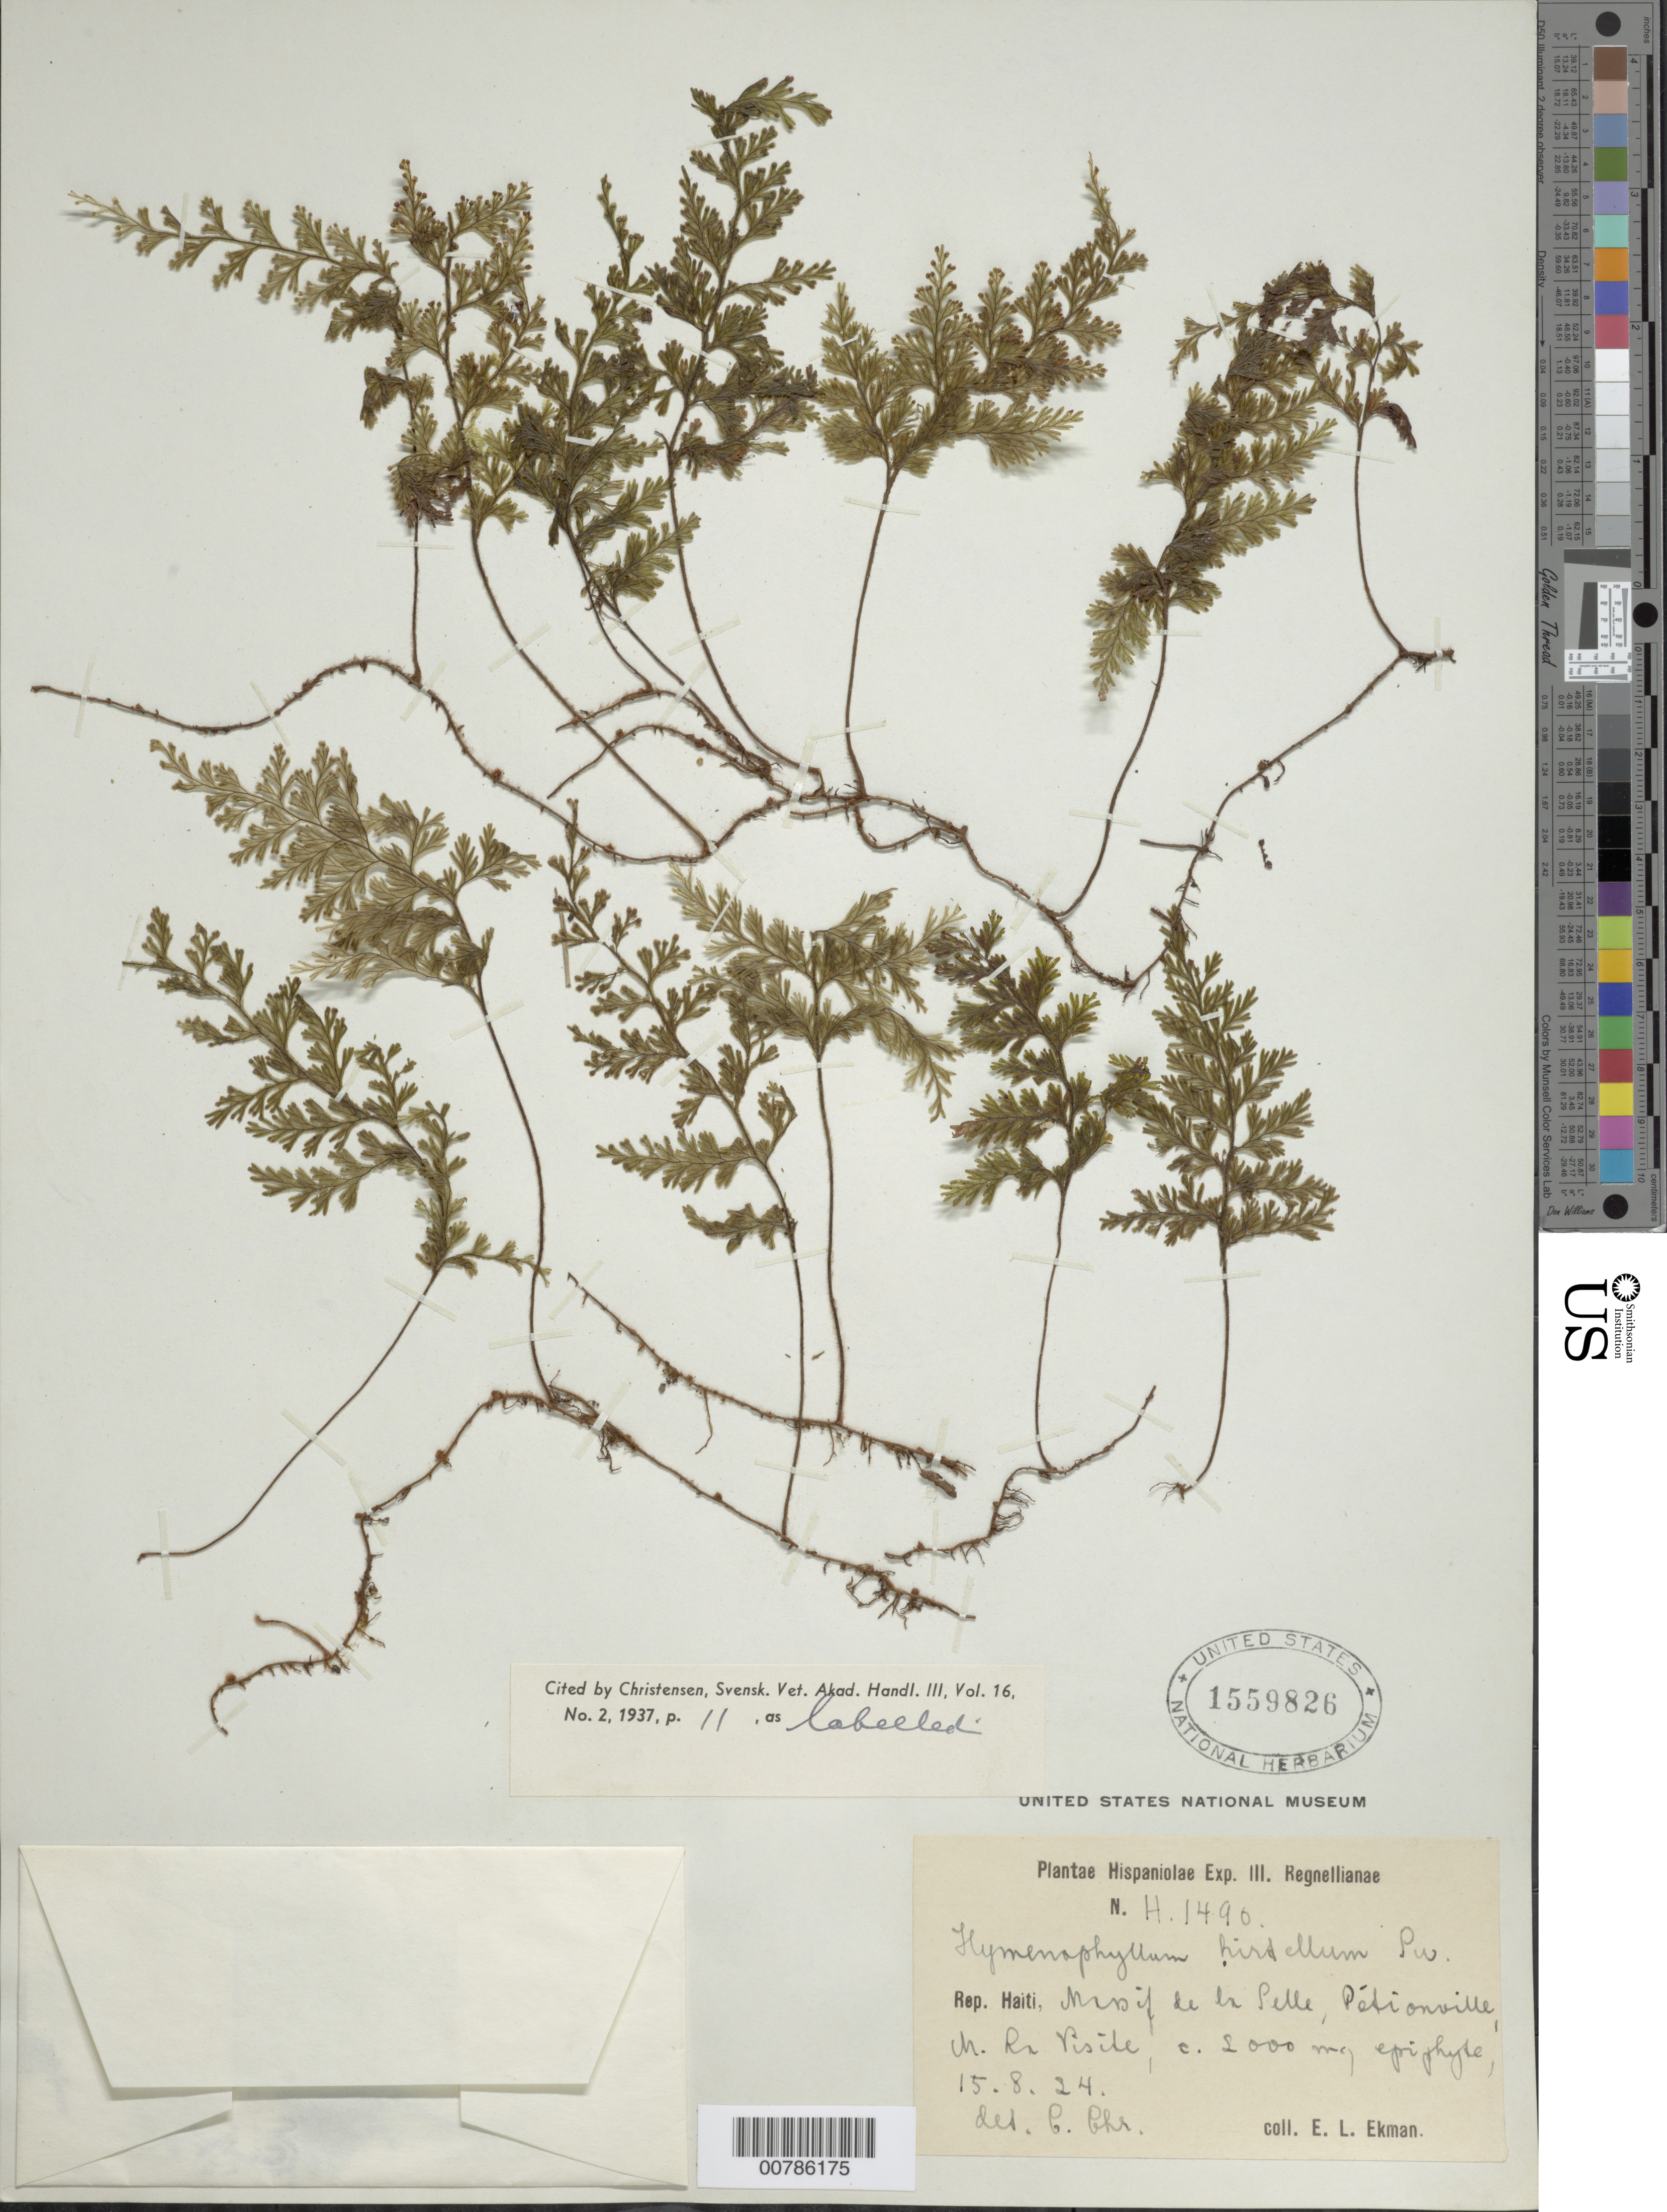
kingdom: Plantae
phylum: Tracheophyta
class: Polypodiopsida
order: Hymenophyllales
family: Hymenophyllaceae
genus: Hymenophyllum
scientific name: Hymenophyllum hirtellum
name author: Sw. in Schrad.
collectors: E. L. Ekman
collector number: H 1490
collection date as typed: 15 Aug 1924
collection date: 1924-08-15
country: Haiti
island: Hispaniola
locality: Massif de la Selle, Pétionville, M. Rn. Visite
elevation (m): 2000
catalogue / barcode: US 1559826